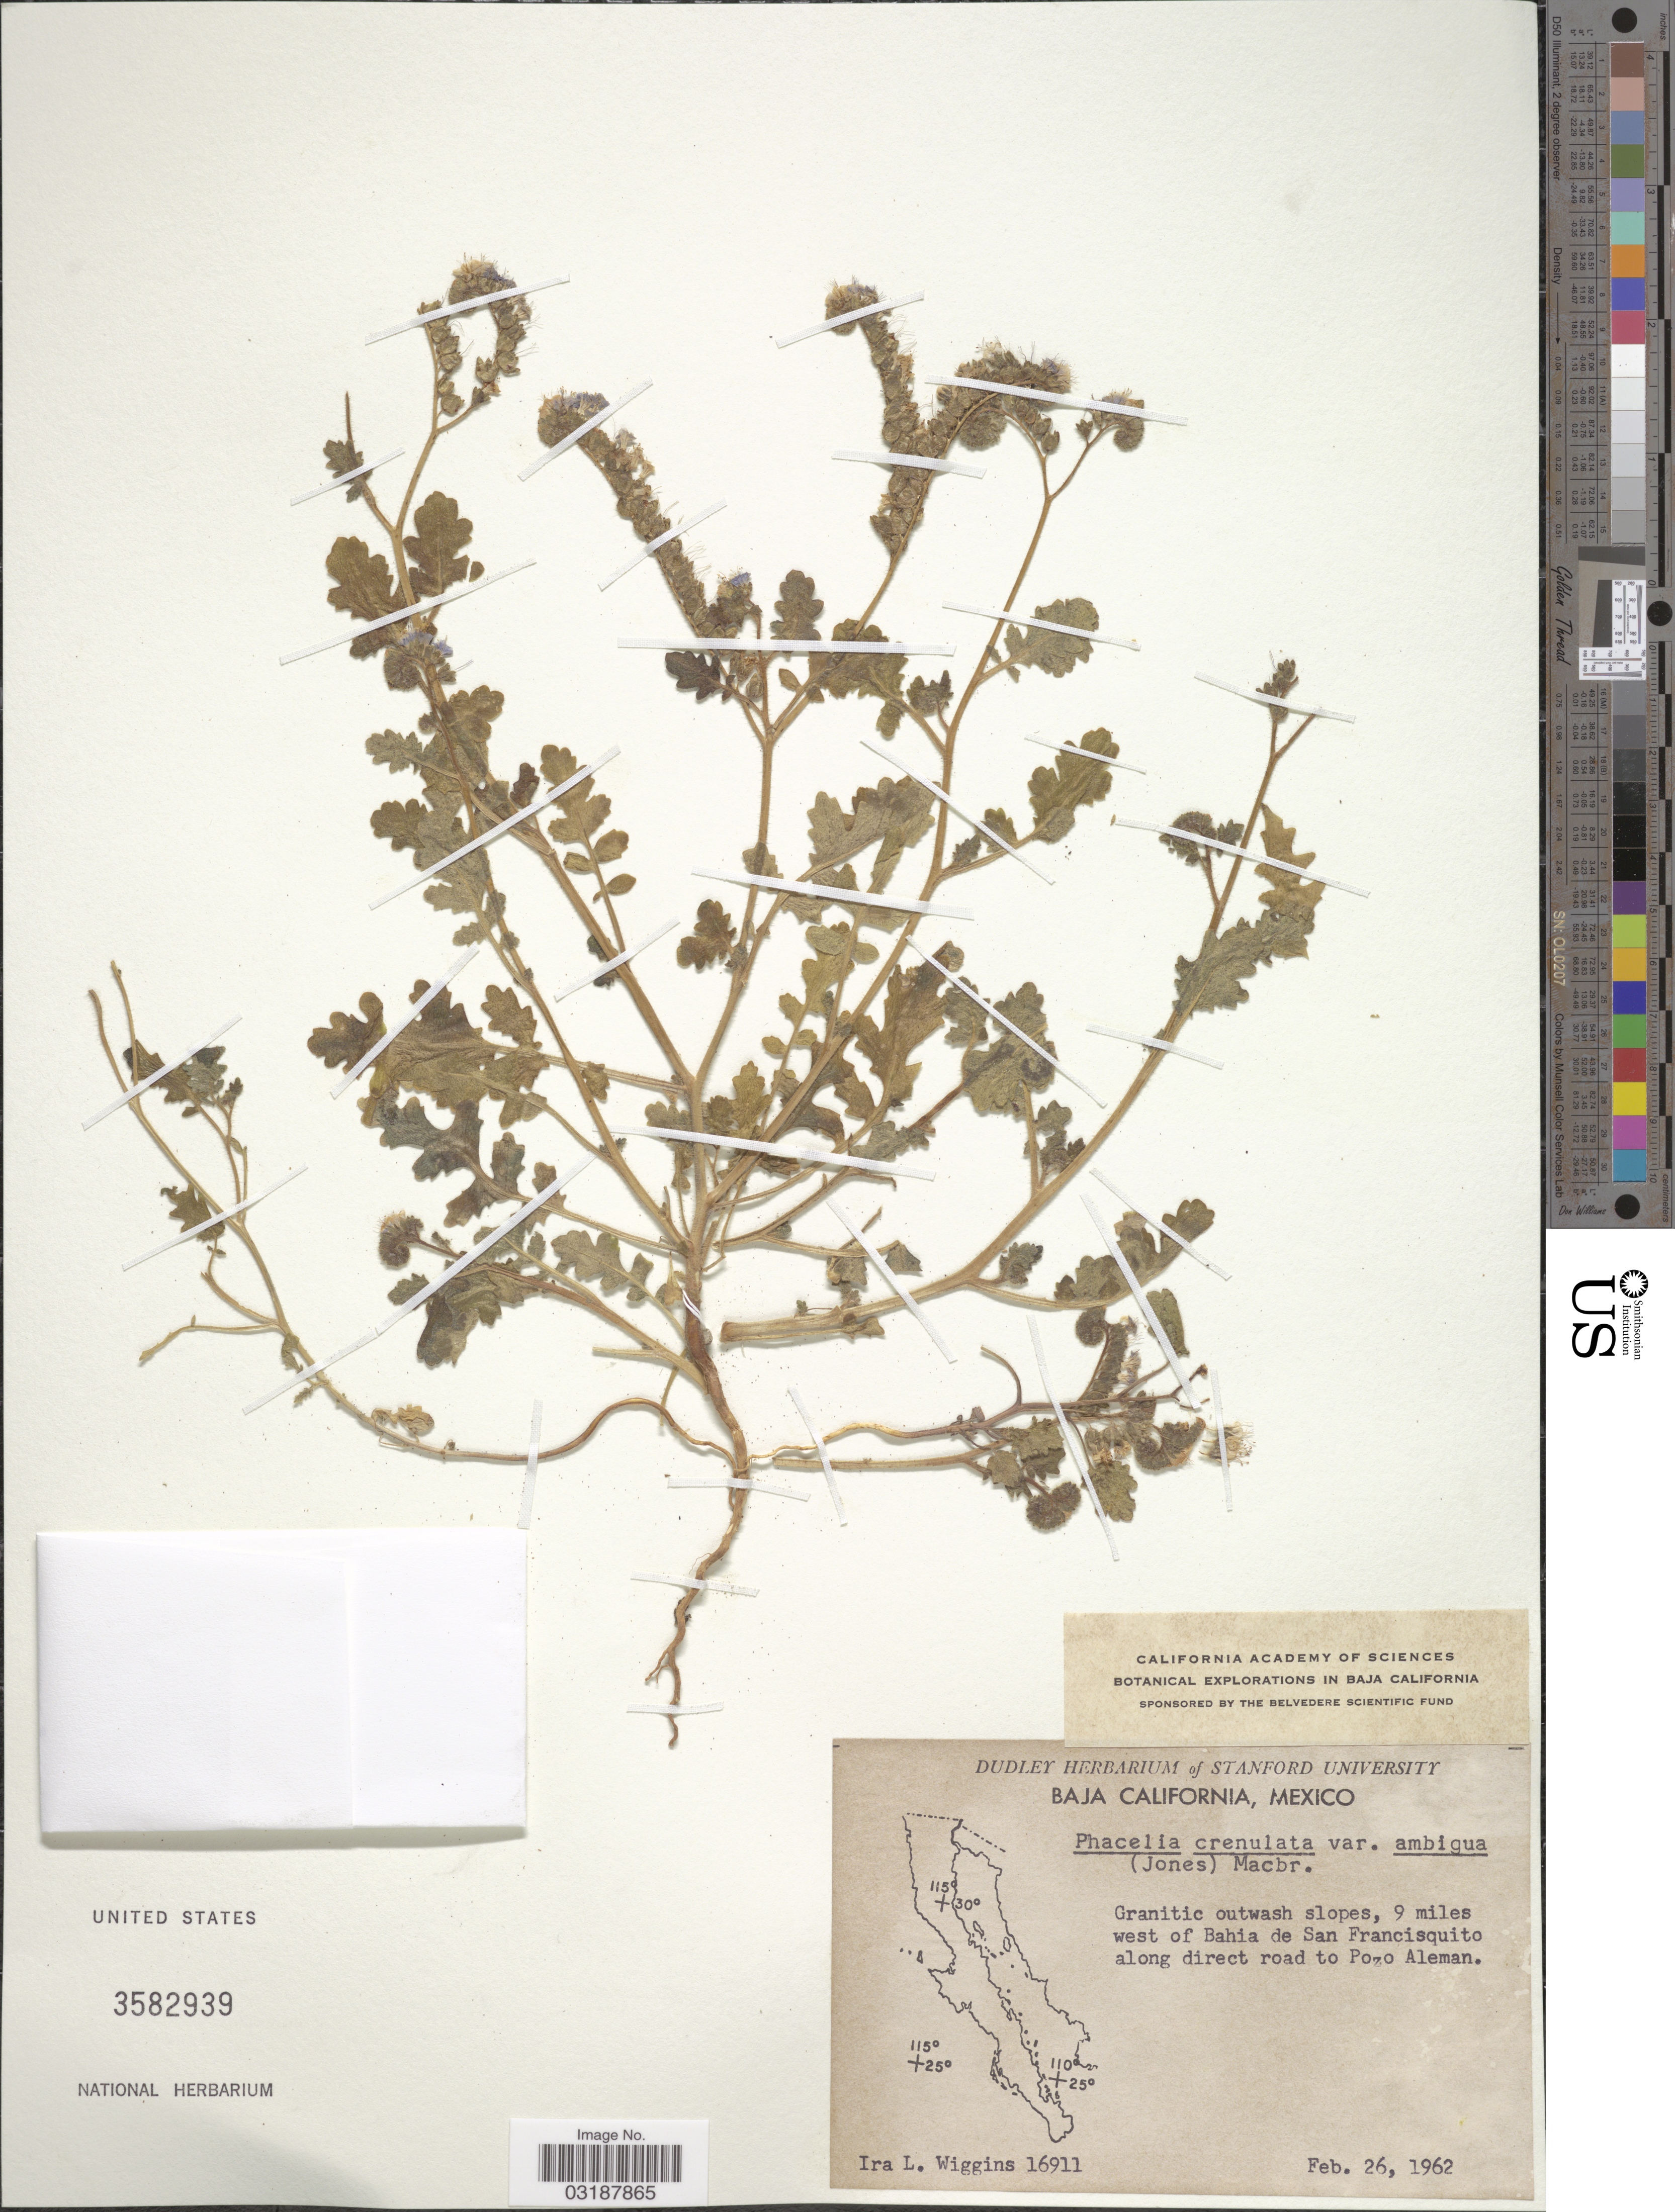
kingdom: Plantae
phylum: Tracheophyta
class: Magnoliopsida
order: Boraginales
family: Hydrophyllaceae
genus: Phacelia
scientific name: Phacelia crenulata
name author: Torr. ex S. Watson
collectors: I. L. Wiggins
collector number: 16911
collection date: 1962-02-26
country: Mexico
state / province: Baja California Norte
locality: Granitic outwash slopes, 9 miles west of Bahia de San Francisquito along direct road to Pozo Aleman.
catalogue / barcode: US 3582939